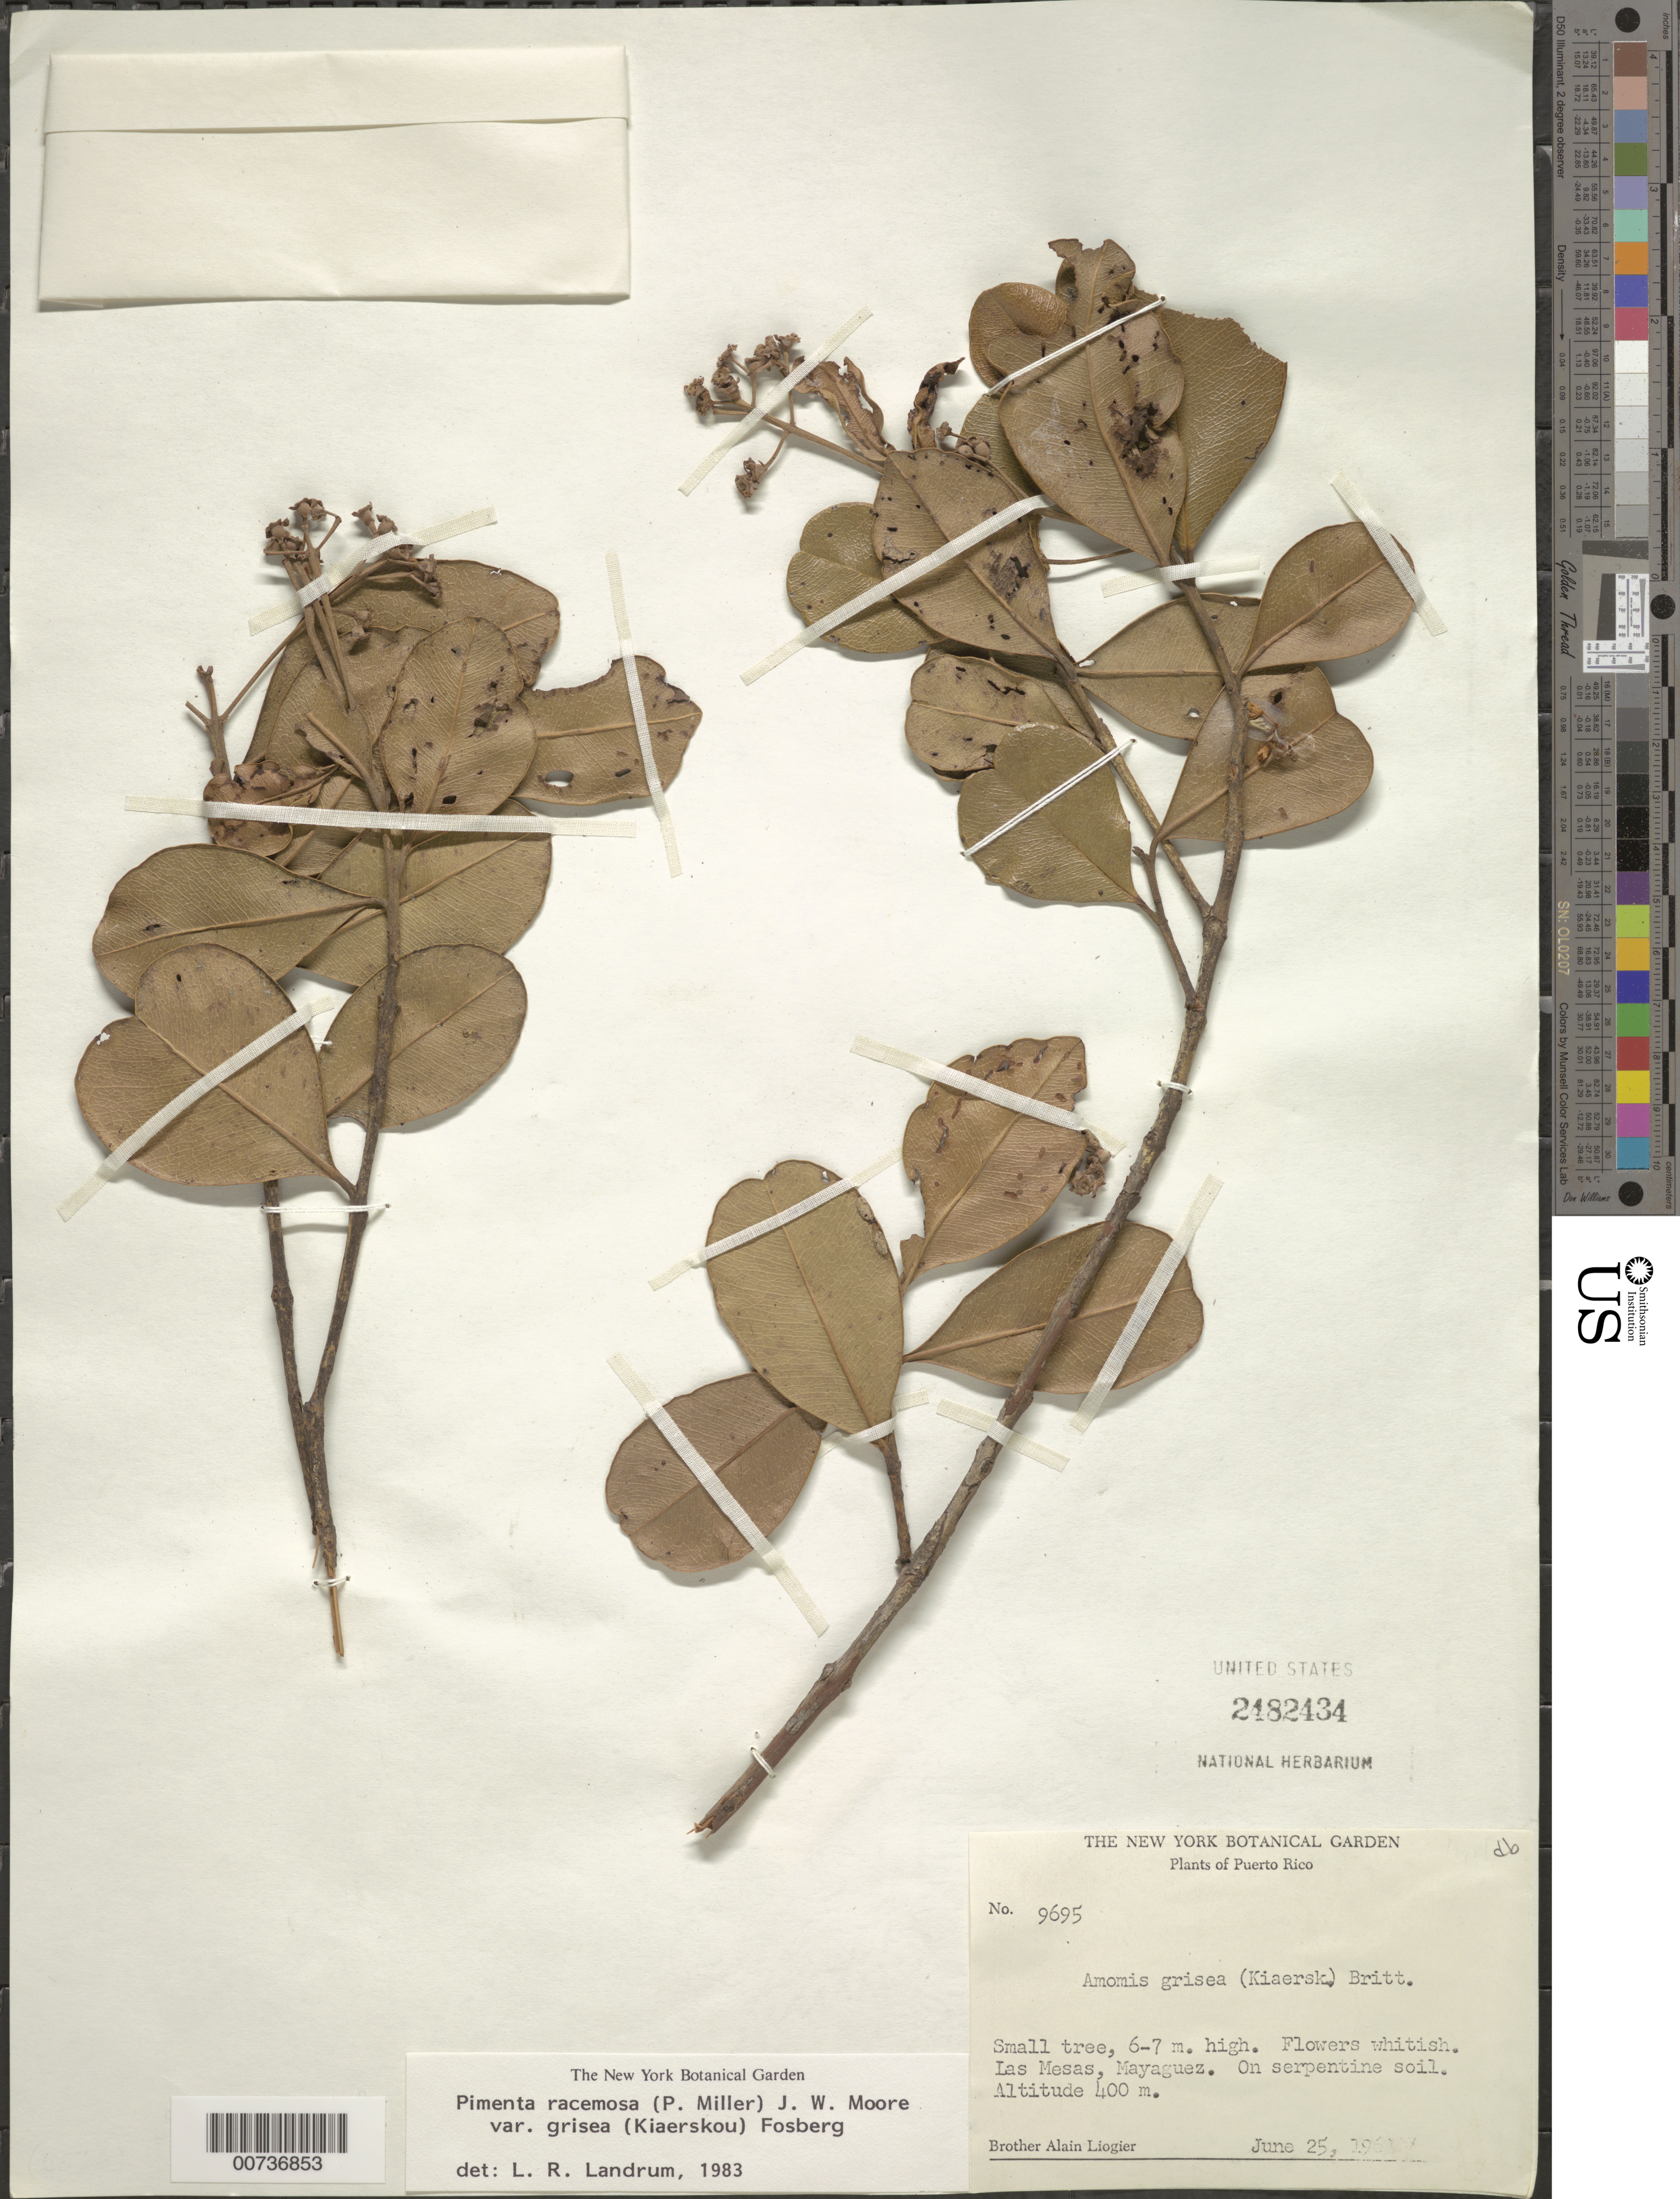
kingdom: Plantae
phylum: Tracheophyta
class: Magnoliopsida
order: Myrtales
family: Myrtaceae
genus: Pimenta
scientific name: Pimenta racemosa var. grisea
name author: (Kiaersk.) Fosberg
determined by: Landrum, L. R.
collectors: A. H. Liogier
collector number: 9695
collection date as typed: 25 Jun 1963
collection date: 1963-06-25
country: Puerto Rico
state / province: Mayagüez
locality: Las Mesas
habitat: On serpentine soil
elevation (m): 400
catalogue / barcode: US 2482434